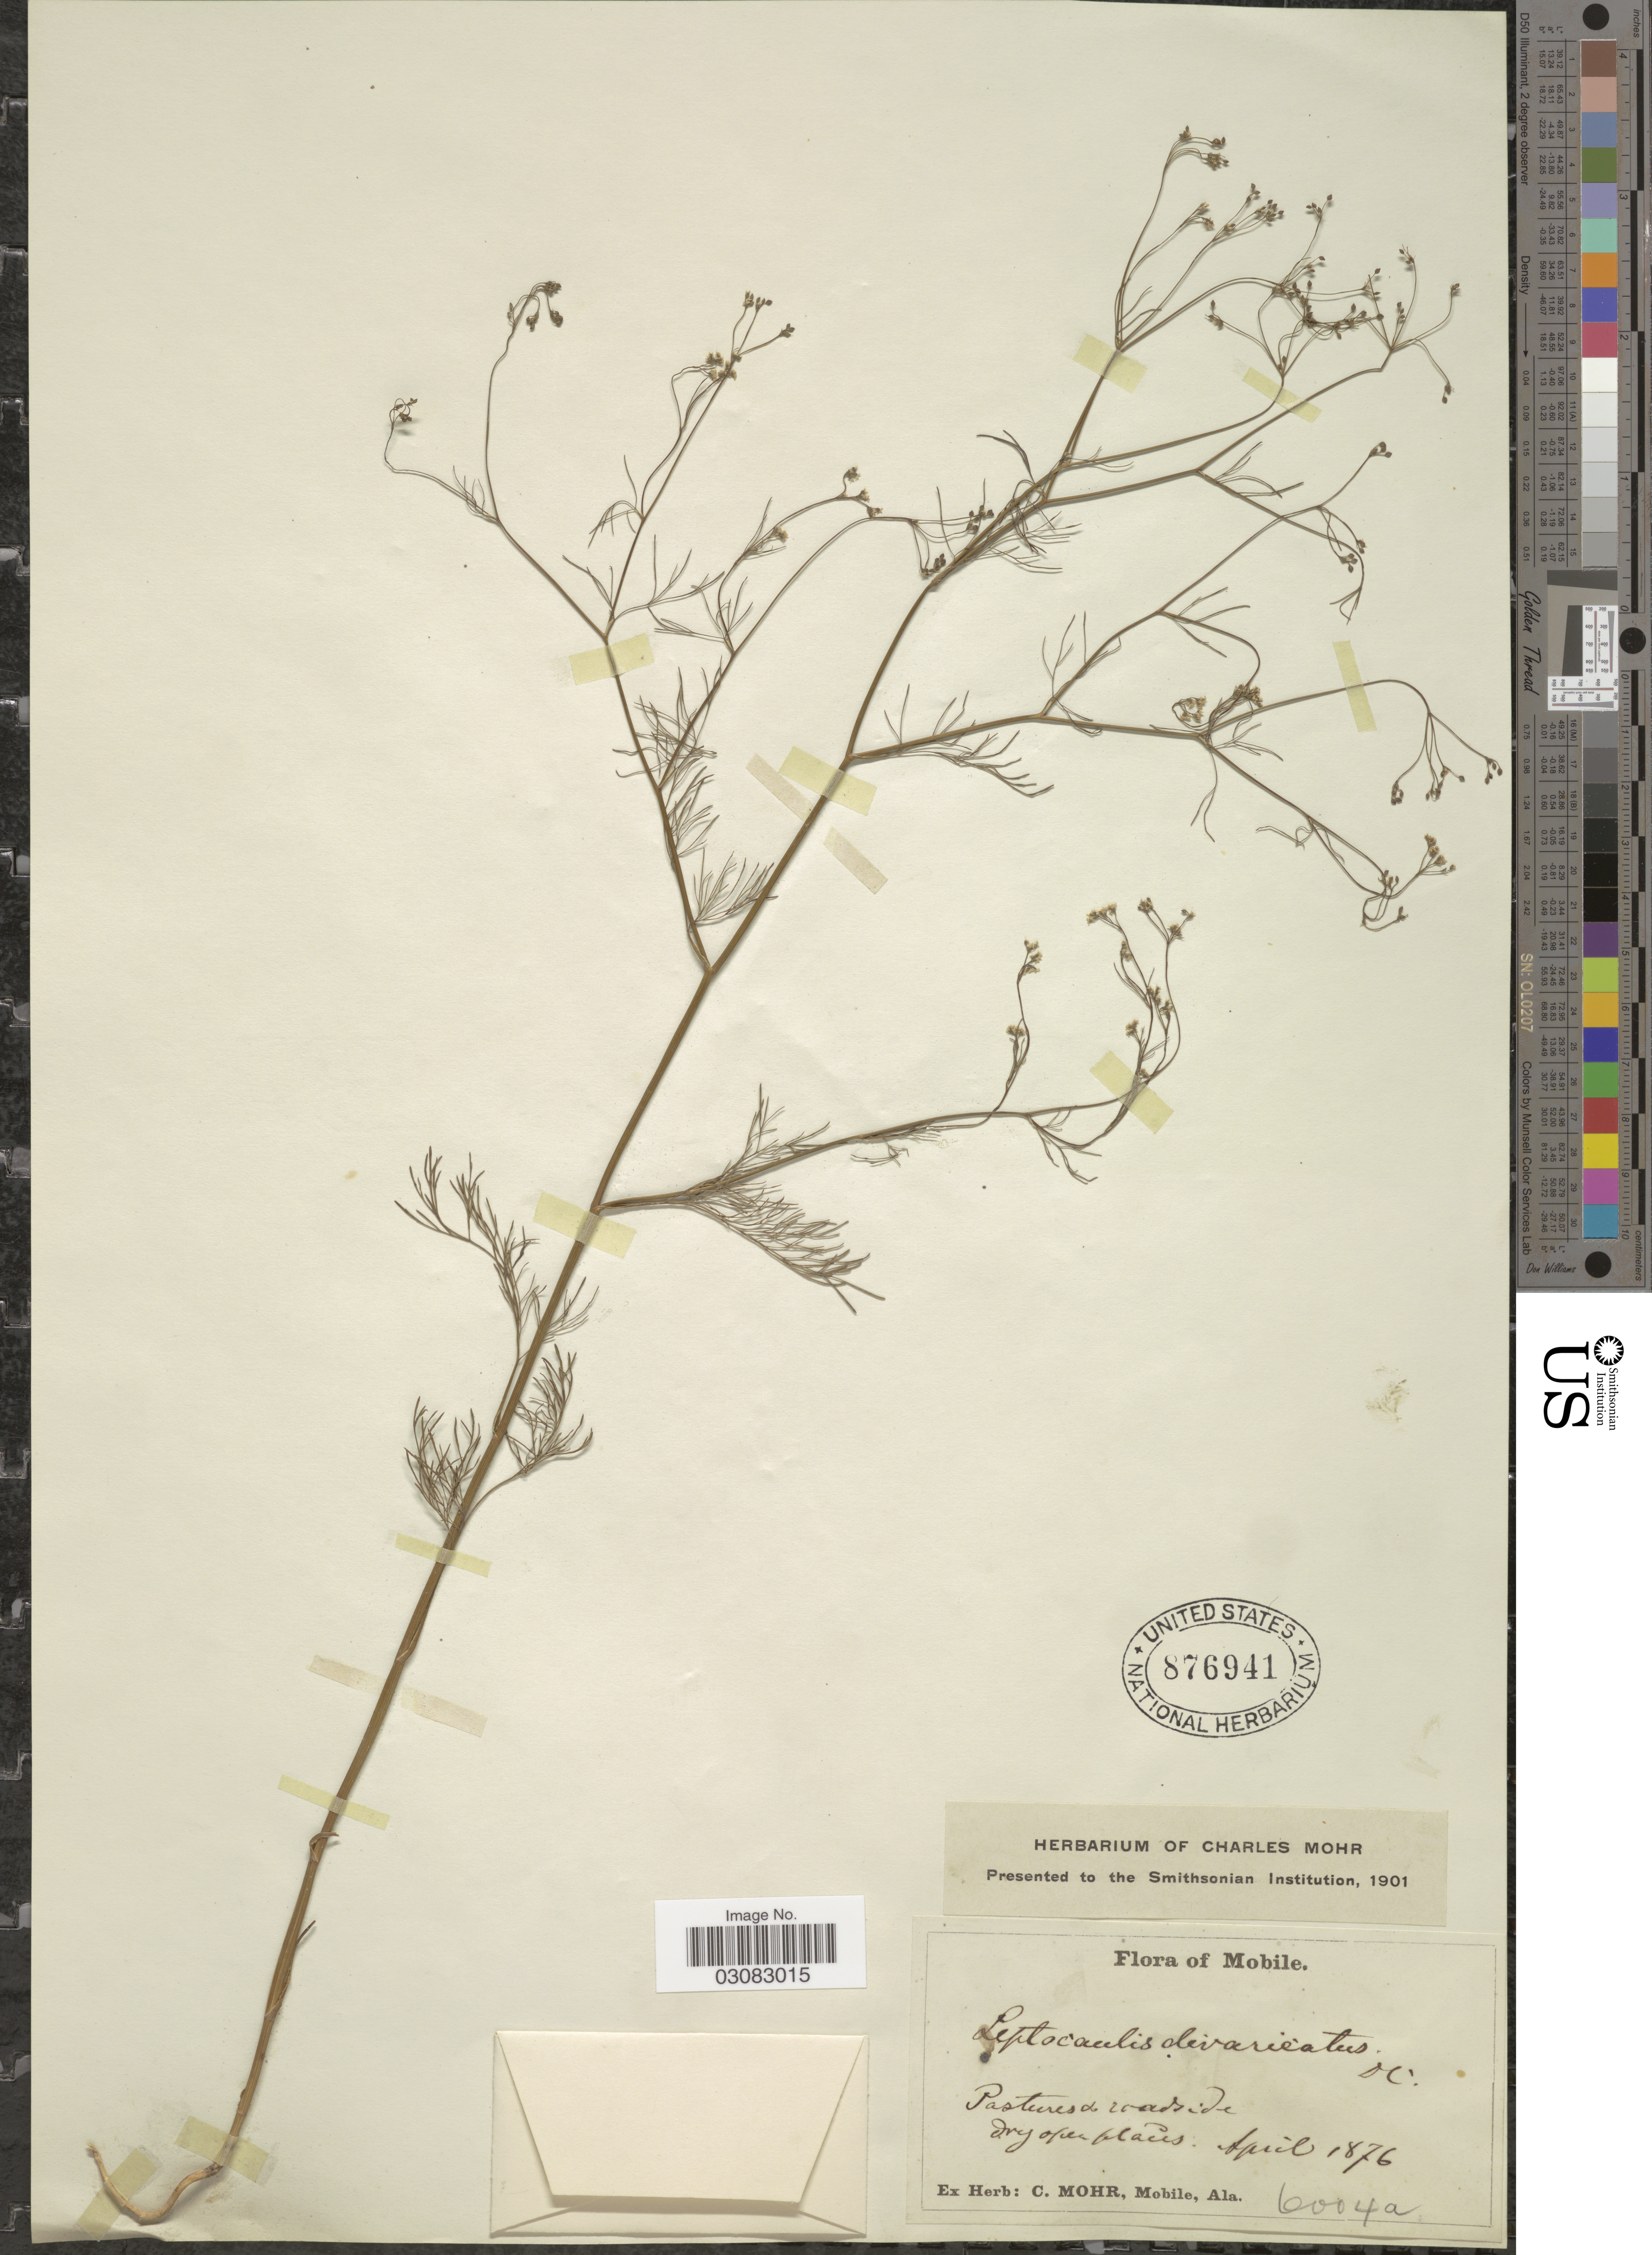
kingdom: Plantae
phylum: Tracheophyta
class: Magnoliopsida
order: Apiales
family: Apiaceae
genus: Spermolepis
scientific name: Spermolepis divaricata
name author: (Walter) Raf.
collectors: ex herb. Charles Mohr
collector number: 6004a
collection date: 1876-04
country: United States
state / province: Alabama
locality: Pastures & roadside.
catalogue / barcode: US 876941